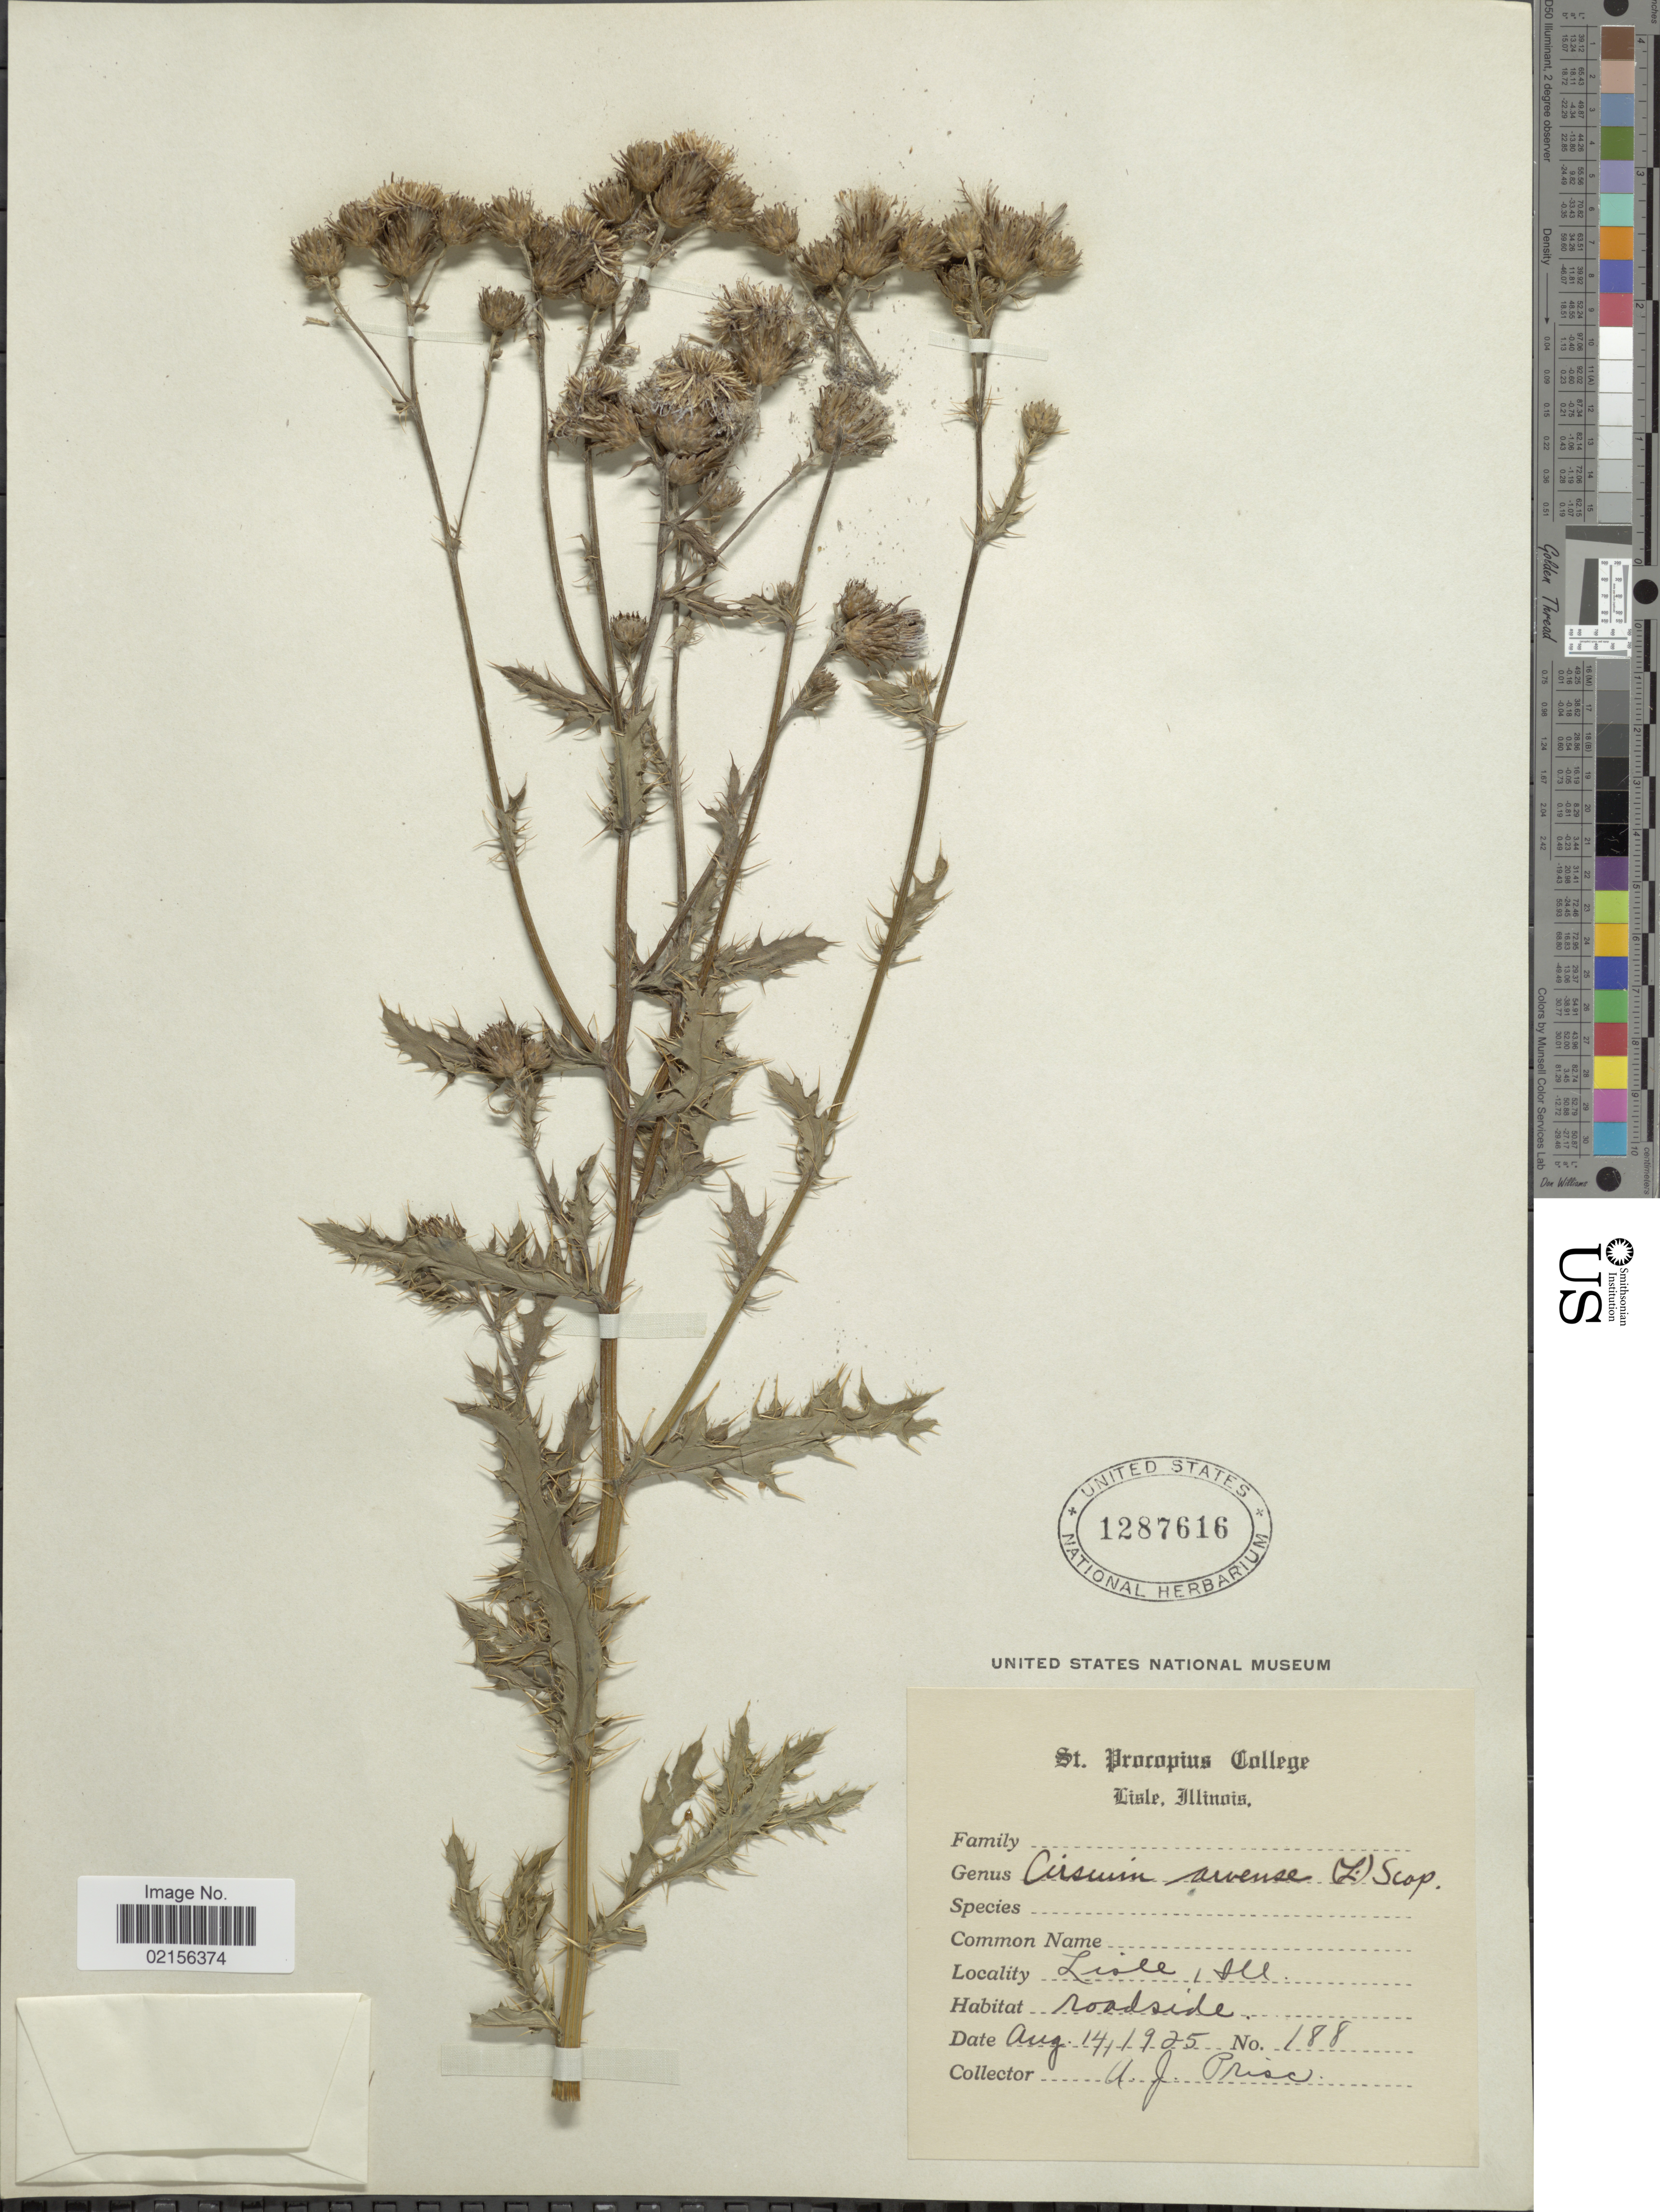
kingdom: Plantae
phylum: Tracheophyta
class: Magnoliopsida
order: Asterales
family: Asteraceae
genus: Cirsium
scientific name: Cirsium arvense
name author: (L.) Scop.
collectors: A. J. Prisc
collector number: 188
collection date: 1925-08-14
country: United States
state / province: Illinois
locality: Lisle , roadside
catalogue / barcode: US 1287616